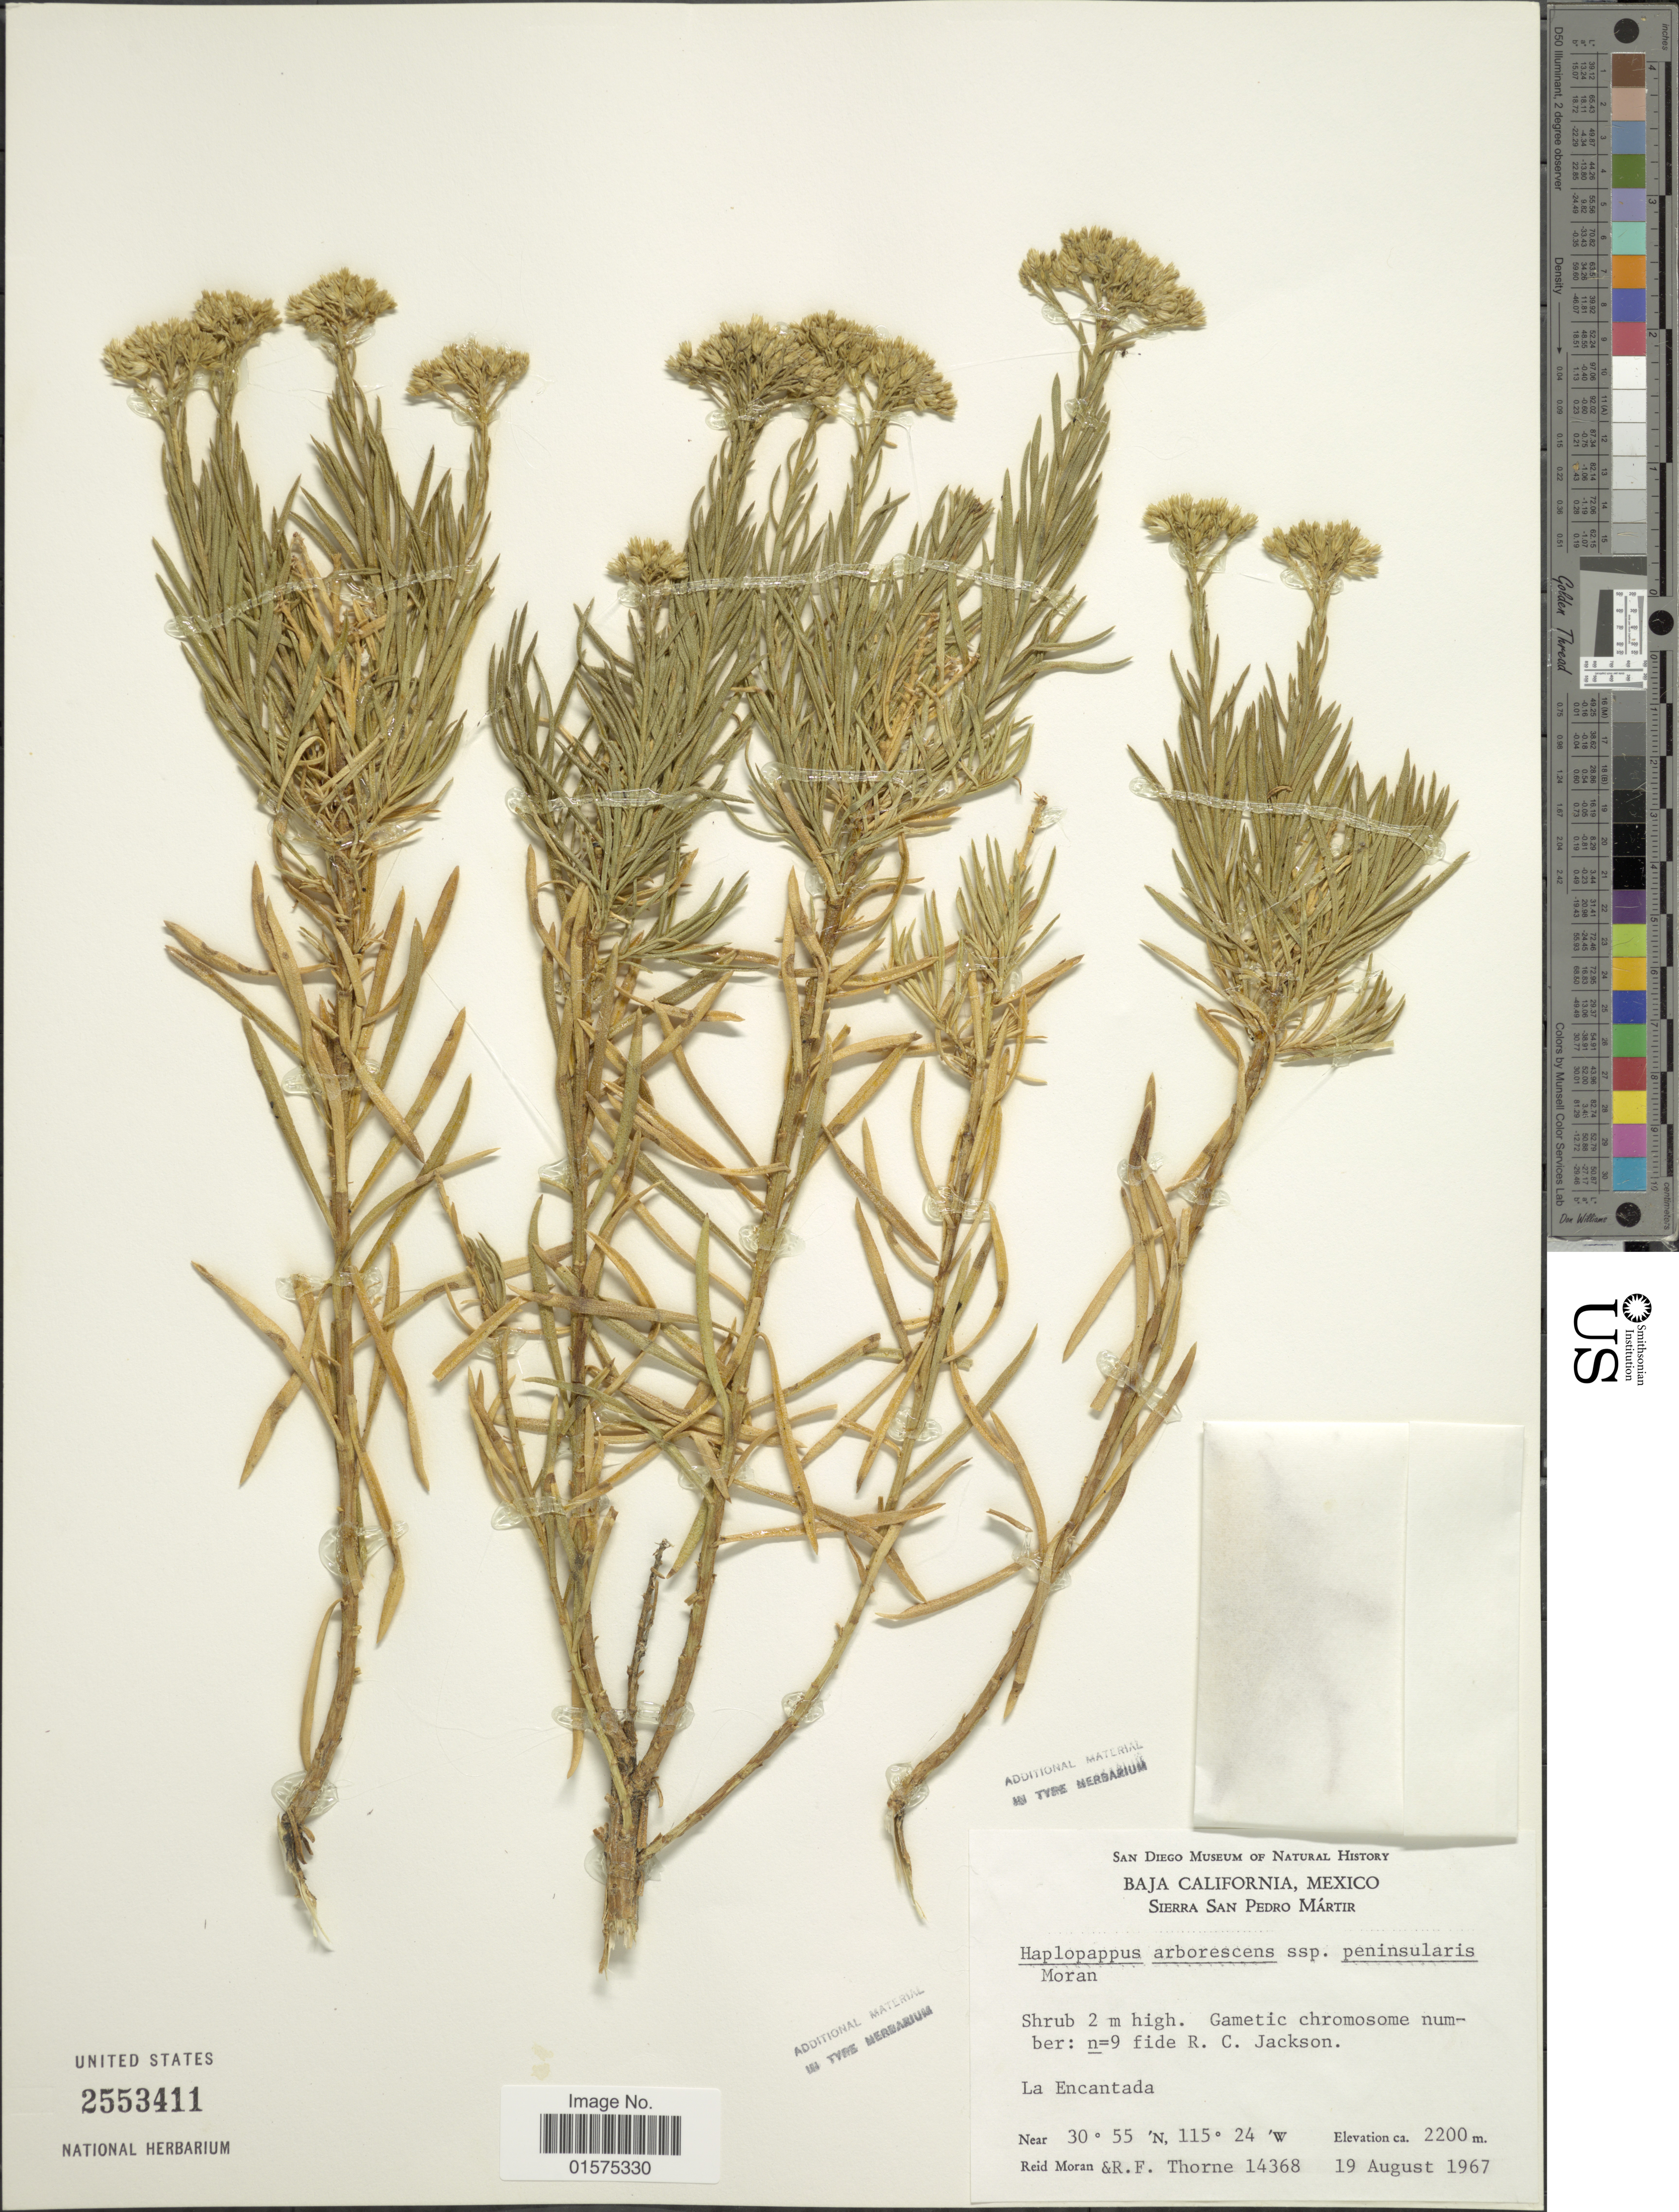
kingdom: Plantae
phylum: Tracheophyta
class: Magnoliopsida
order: Asterales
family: Asteraceae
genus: Ericameria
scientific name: Ericameria parishii var. peninsularis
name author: (Moran) G.L. Nesom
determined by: Urbatsch, Lowell E., Curator (LSU), Louisiana State University (UNITED STATES)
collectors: R. V. Moran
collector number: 14368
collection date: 1967-08-19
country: Mexico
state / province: Baja California Sur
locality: Sierra San Pedro Mártir. La Encantada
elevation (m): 2200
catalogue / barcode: US 2553411